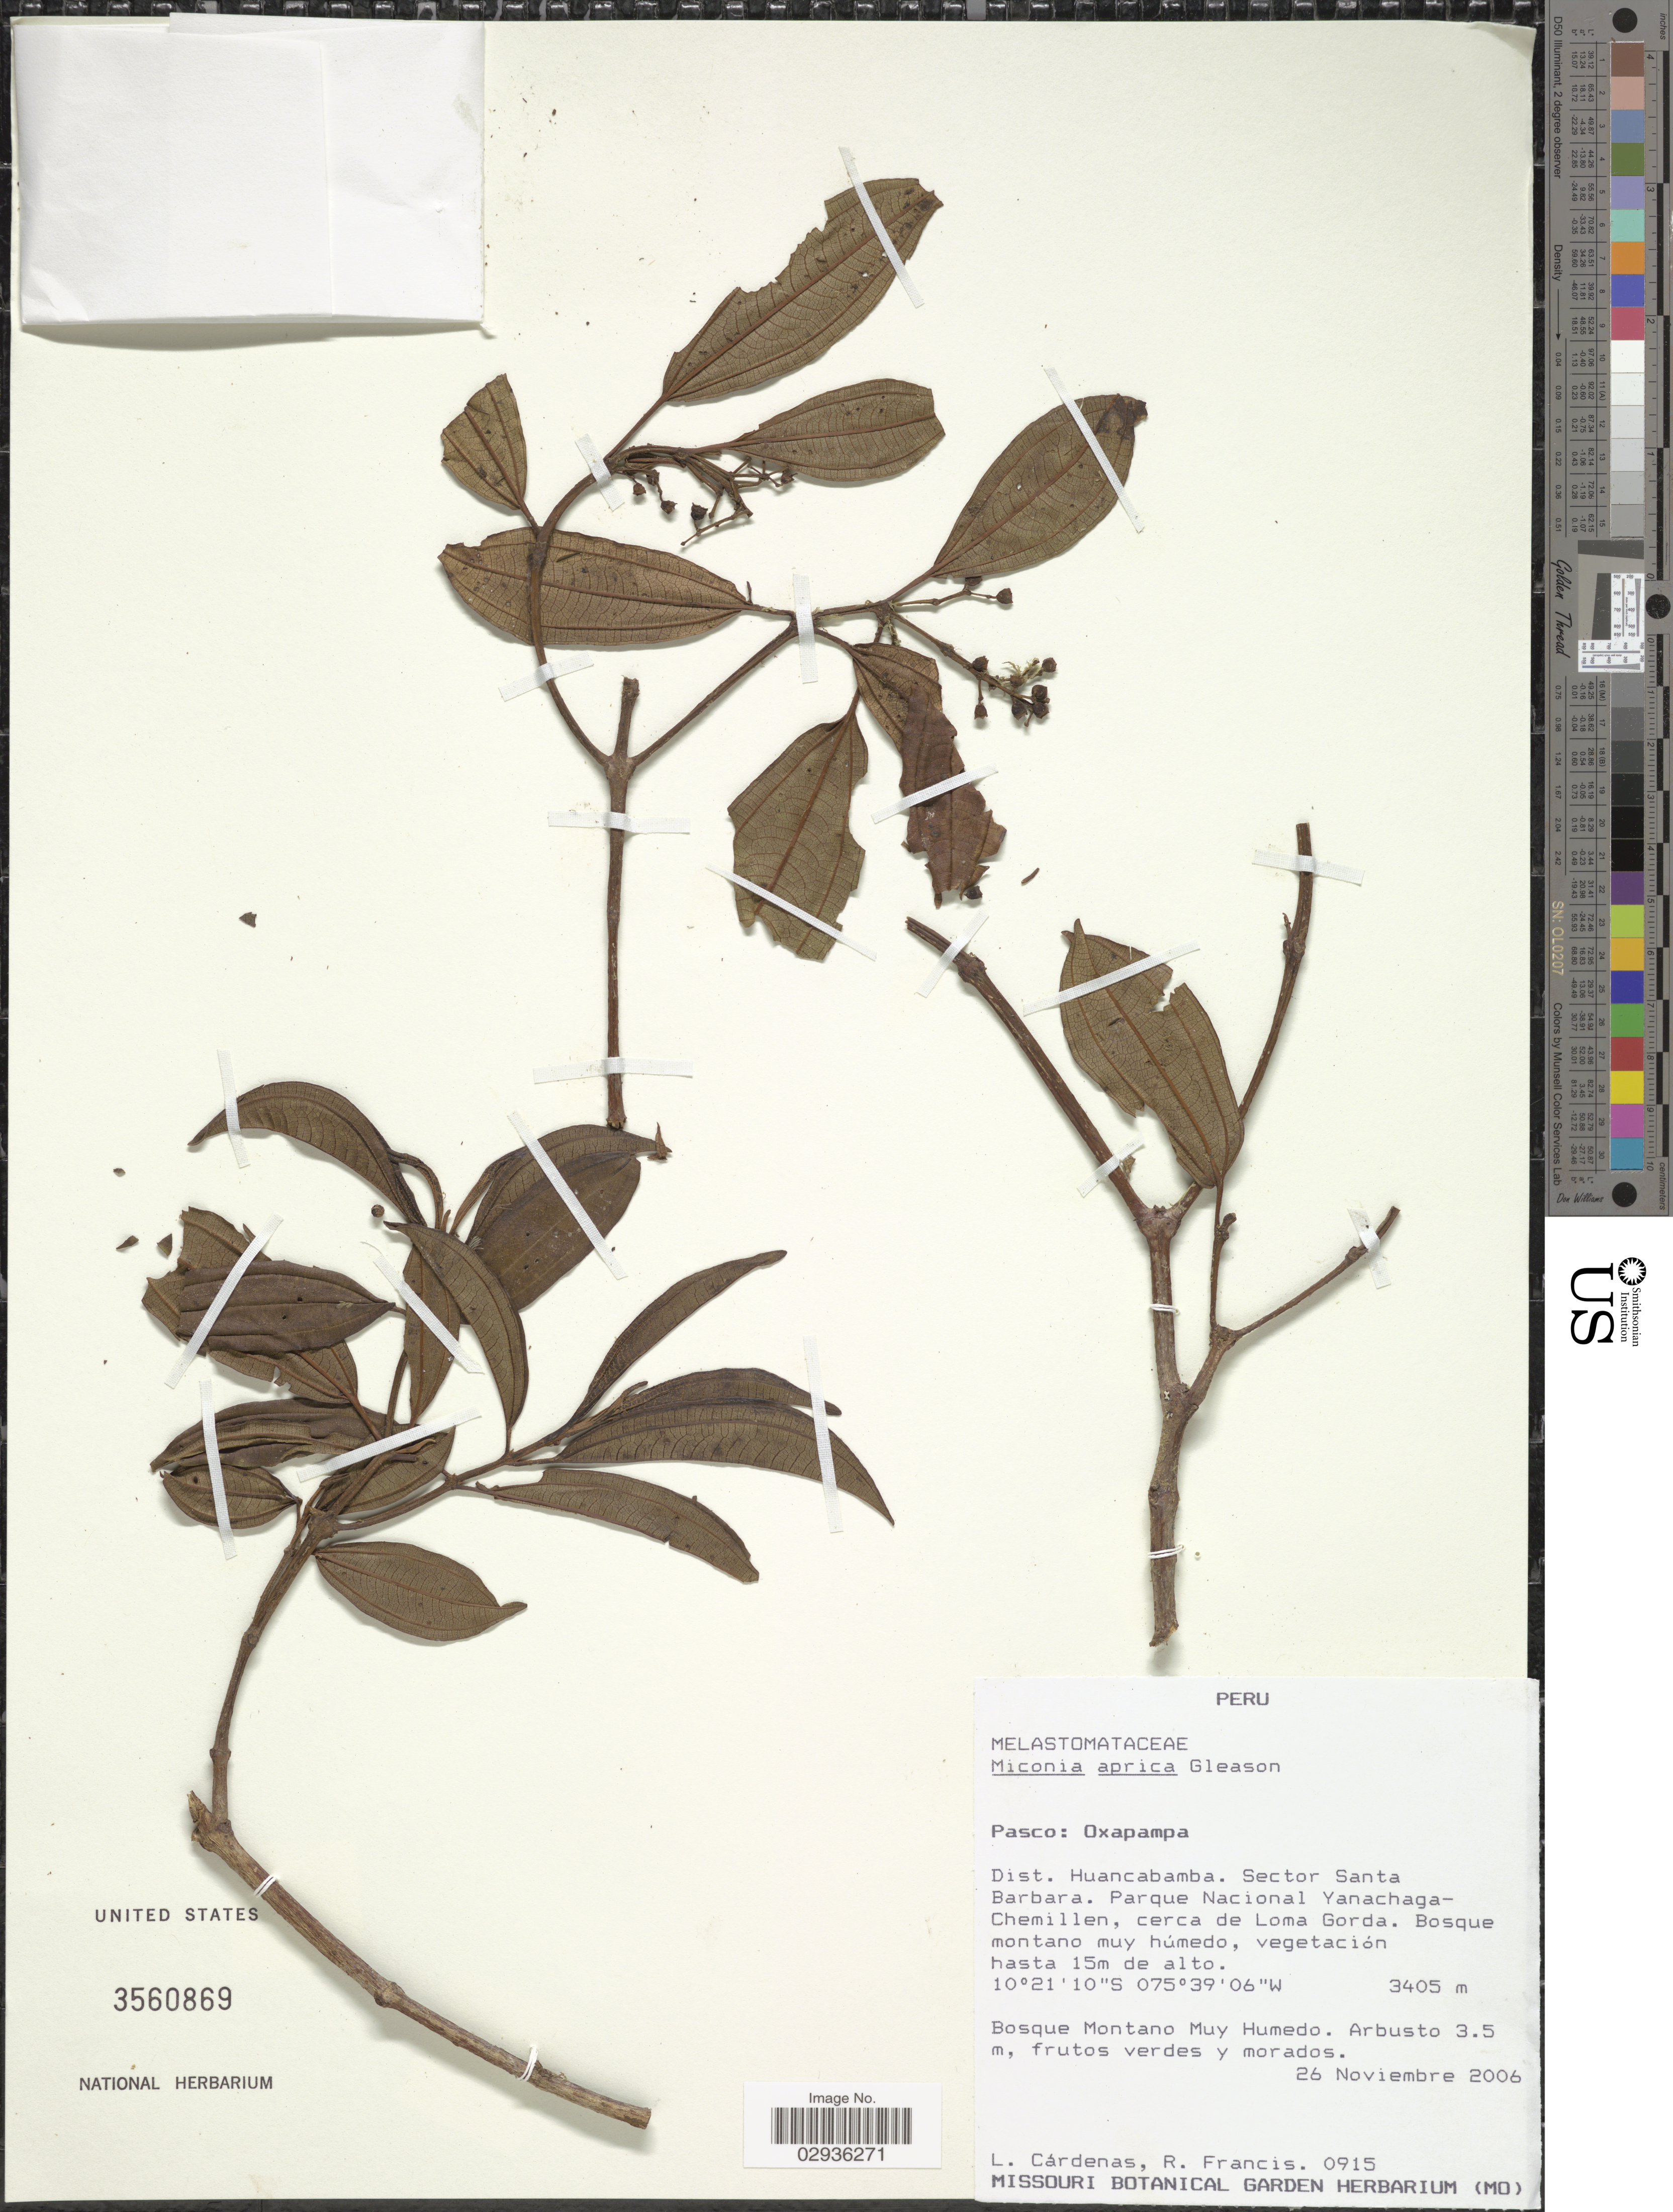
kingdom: Plantae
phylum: Tracheophyta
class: Magnoliopsida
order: Myrtales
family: Melastomataceae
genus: Miconia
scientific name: Miconia aprica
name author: Gleason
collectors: L. Cárdenas & R. Francis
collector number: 0915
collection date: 2006-11-26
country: Peru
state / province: Pasco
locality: Oxapampa. Dist. Huancabamba. Sector Santa Barbara. Parque Nacional Yanachaga-Chemillen, cerca de Loma Gorda.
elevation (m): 3405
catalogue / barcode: US 3560869